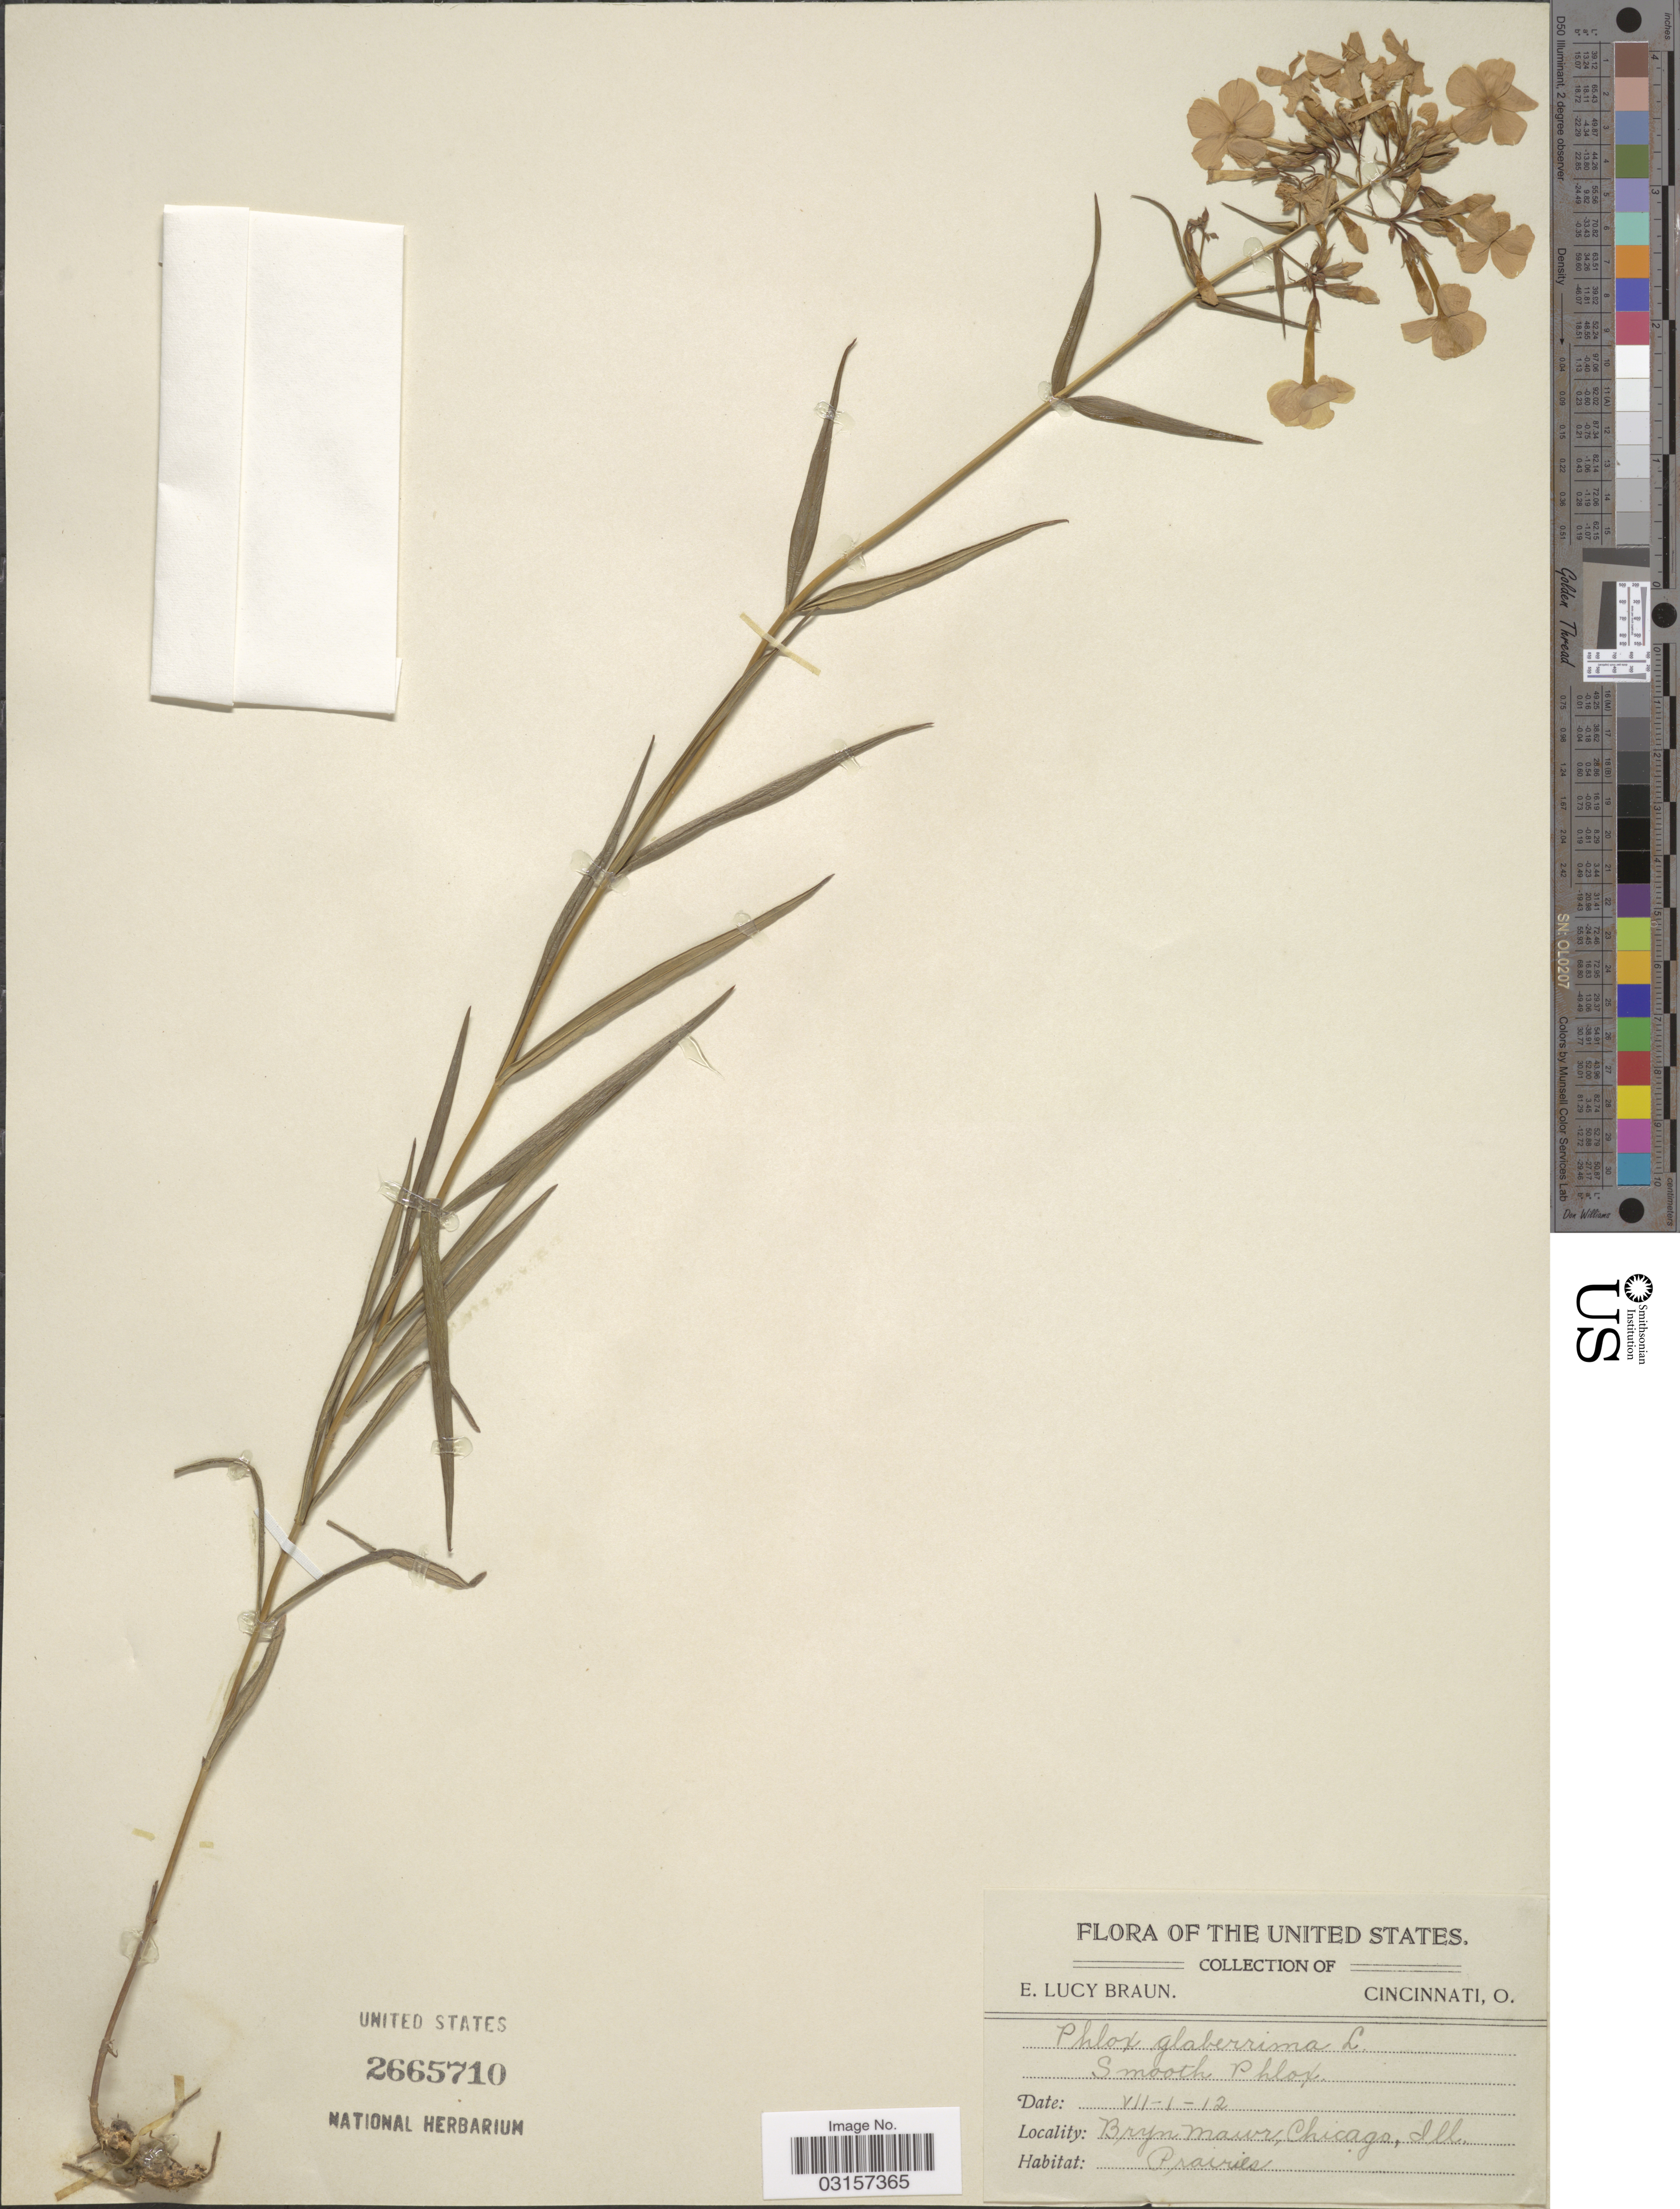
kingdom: Plantae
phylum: Tracheophyta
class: Magnoliopsida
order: Ericales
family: Polemoniaceae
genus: Phlox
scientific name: Phlox glaberrima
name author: L.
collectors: E. L. Braun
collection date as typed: Transcribed d/m/y: 1/7/12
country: United States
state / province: Illinois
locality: Bryn Mawr, Chicago.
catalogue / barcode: US 2665710